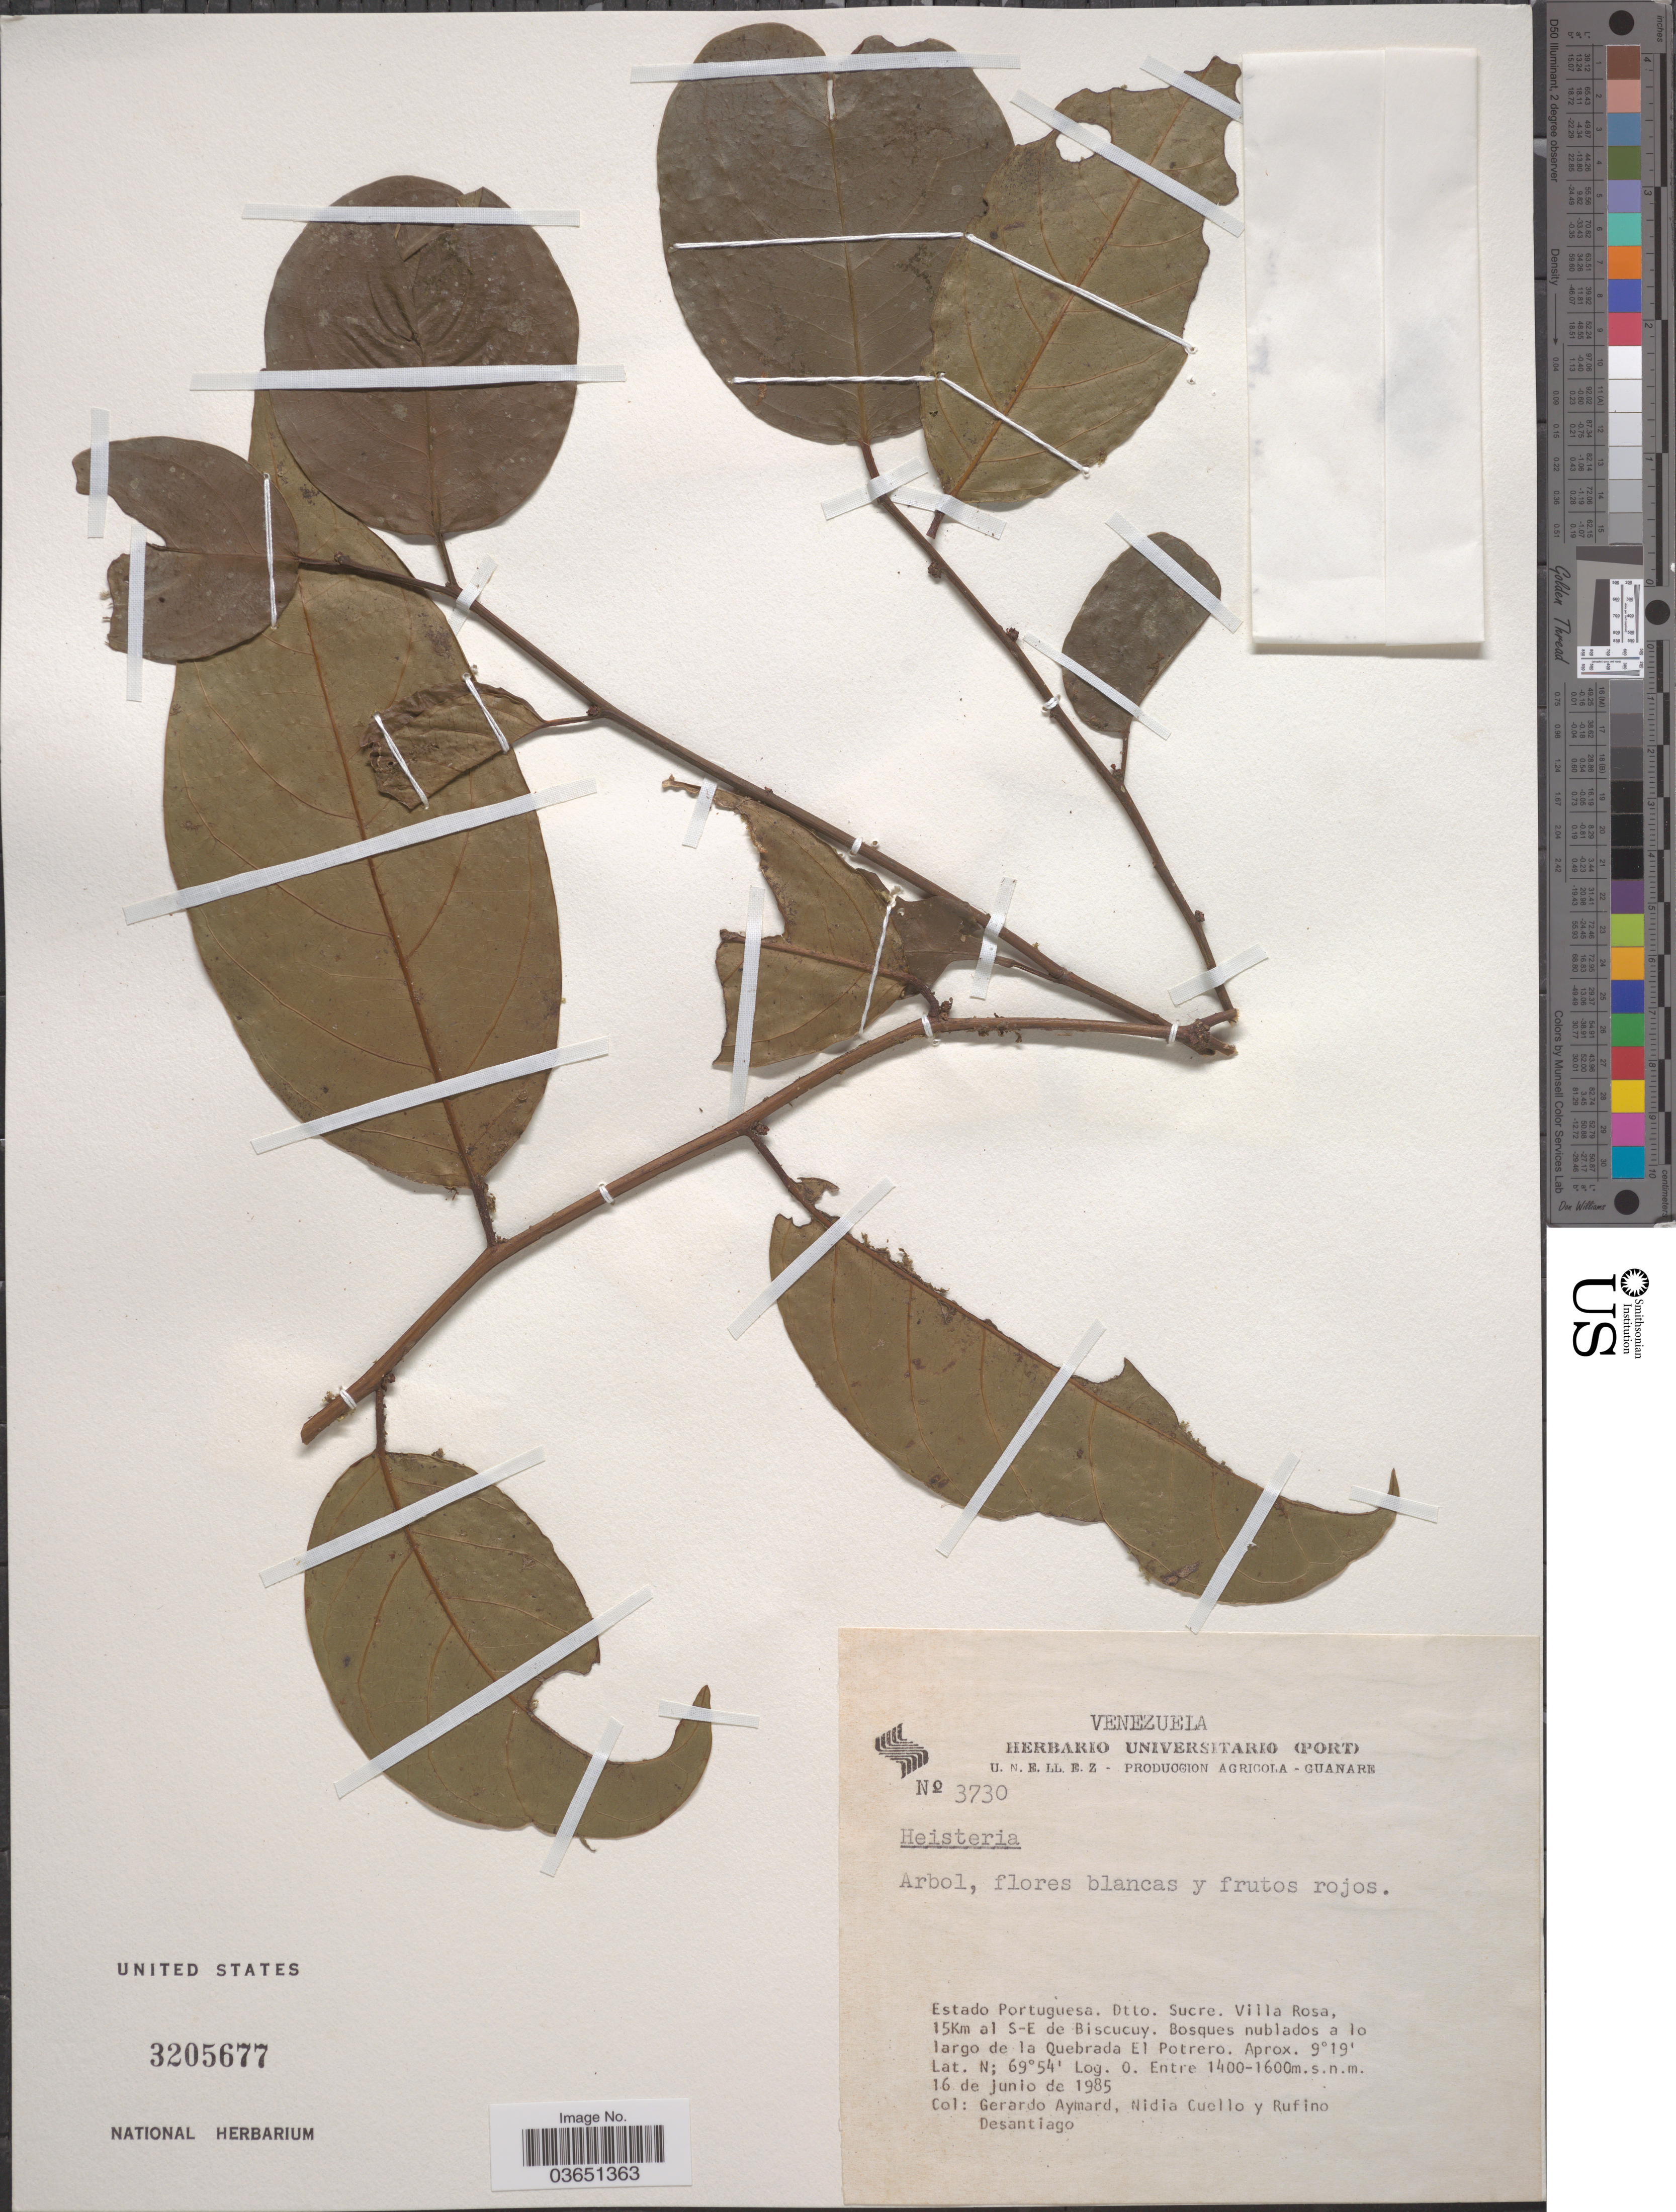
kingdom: Plantae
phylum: Tracheophyta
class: Magnoliopsida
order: Santalales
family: Erythropalaceae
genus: Heisteria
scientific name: Heisteria sp.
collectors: G. A. Aymard, N. L. Cuello & R. Desantiago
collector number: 3730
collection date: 1985-06-16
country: Venezuela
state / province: Portuguesa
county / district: Sucre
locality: Villa Rosa, 15 km SE Biscucuy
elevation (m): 1400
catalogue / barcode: US 3205677